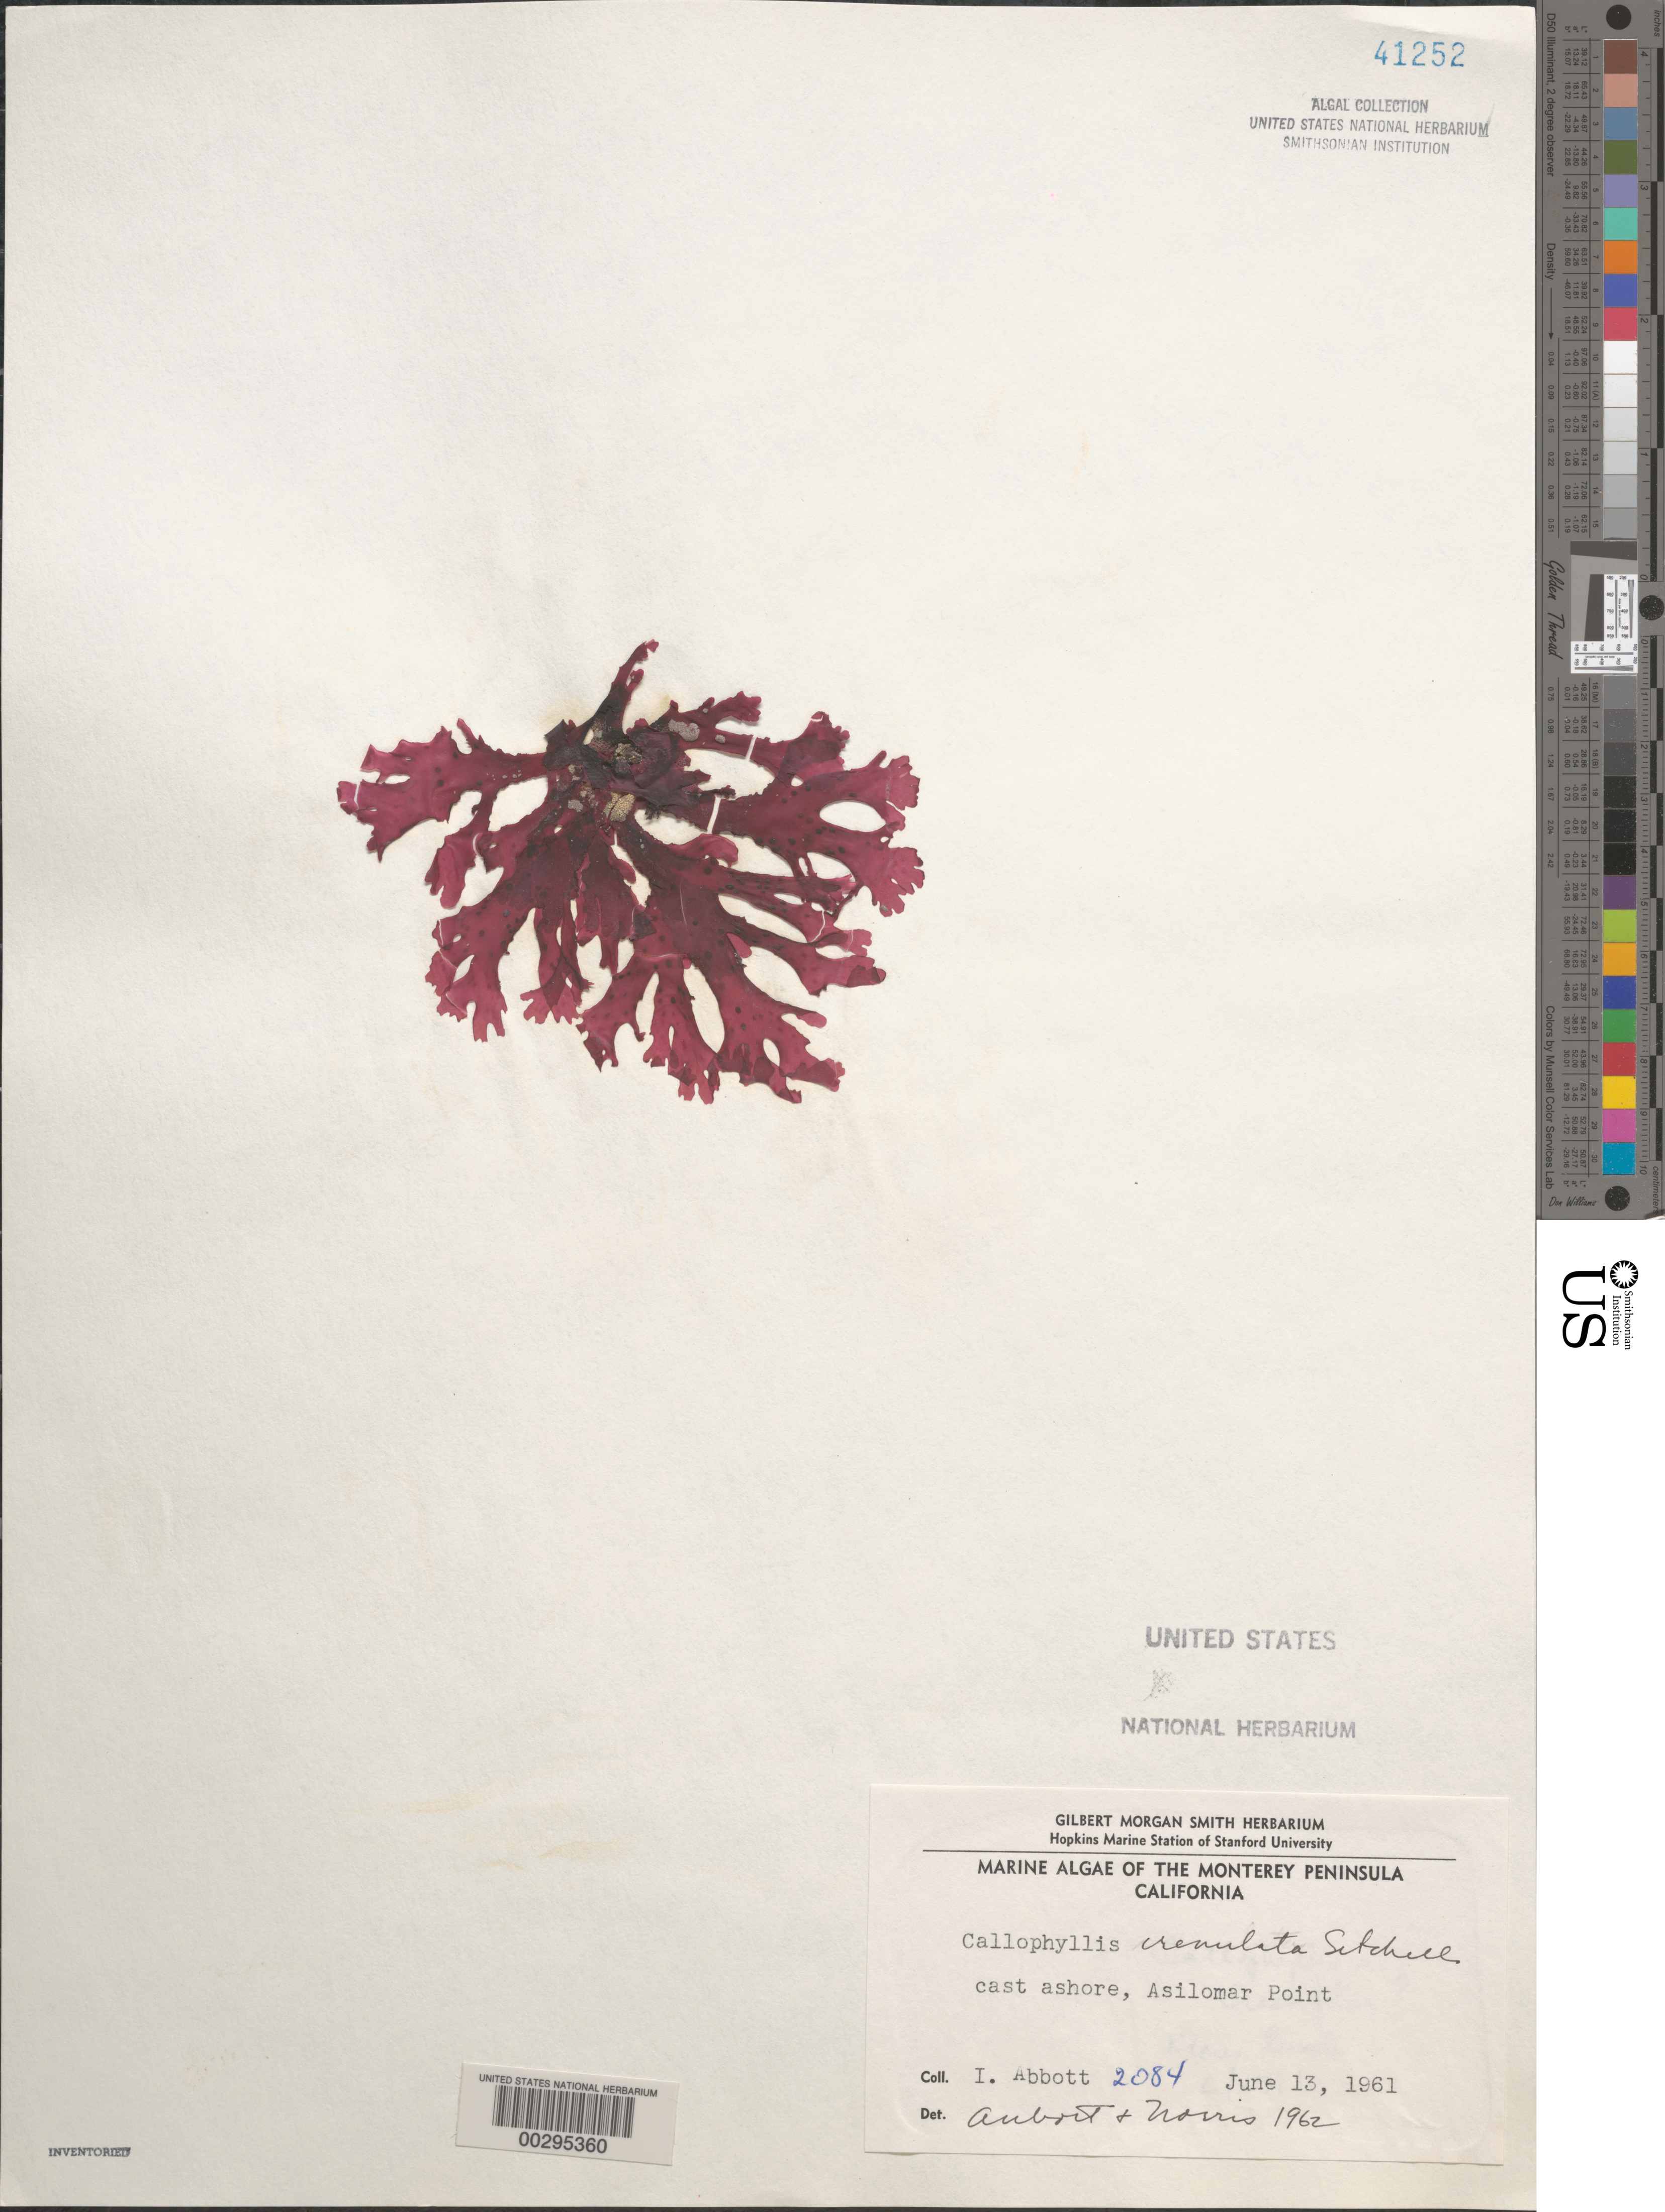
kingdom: Plantae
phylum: Rhodophyta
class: Florideophyceae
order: Gigartinales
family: Kallymeniaceae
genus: Callophyllis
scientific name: Callophyllis crenulata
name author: Setch.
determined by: Abbott, I. A.; Norris, R. E.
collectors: I. A. Abbott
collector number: IAA 2084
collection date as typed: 13 Jun 1961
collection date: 1961-06-13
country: United States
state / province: California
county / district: Monterey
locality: Asilomar Point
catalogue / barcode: US 41252